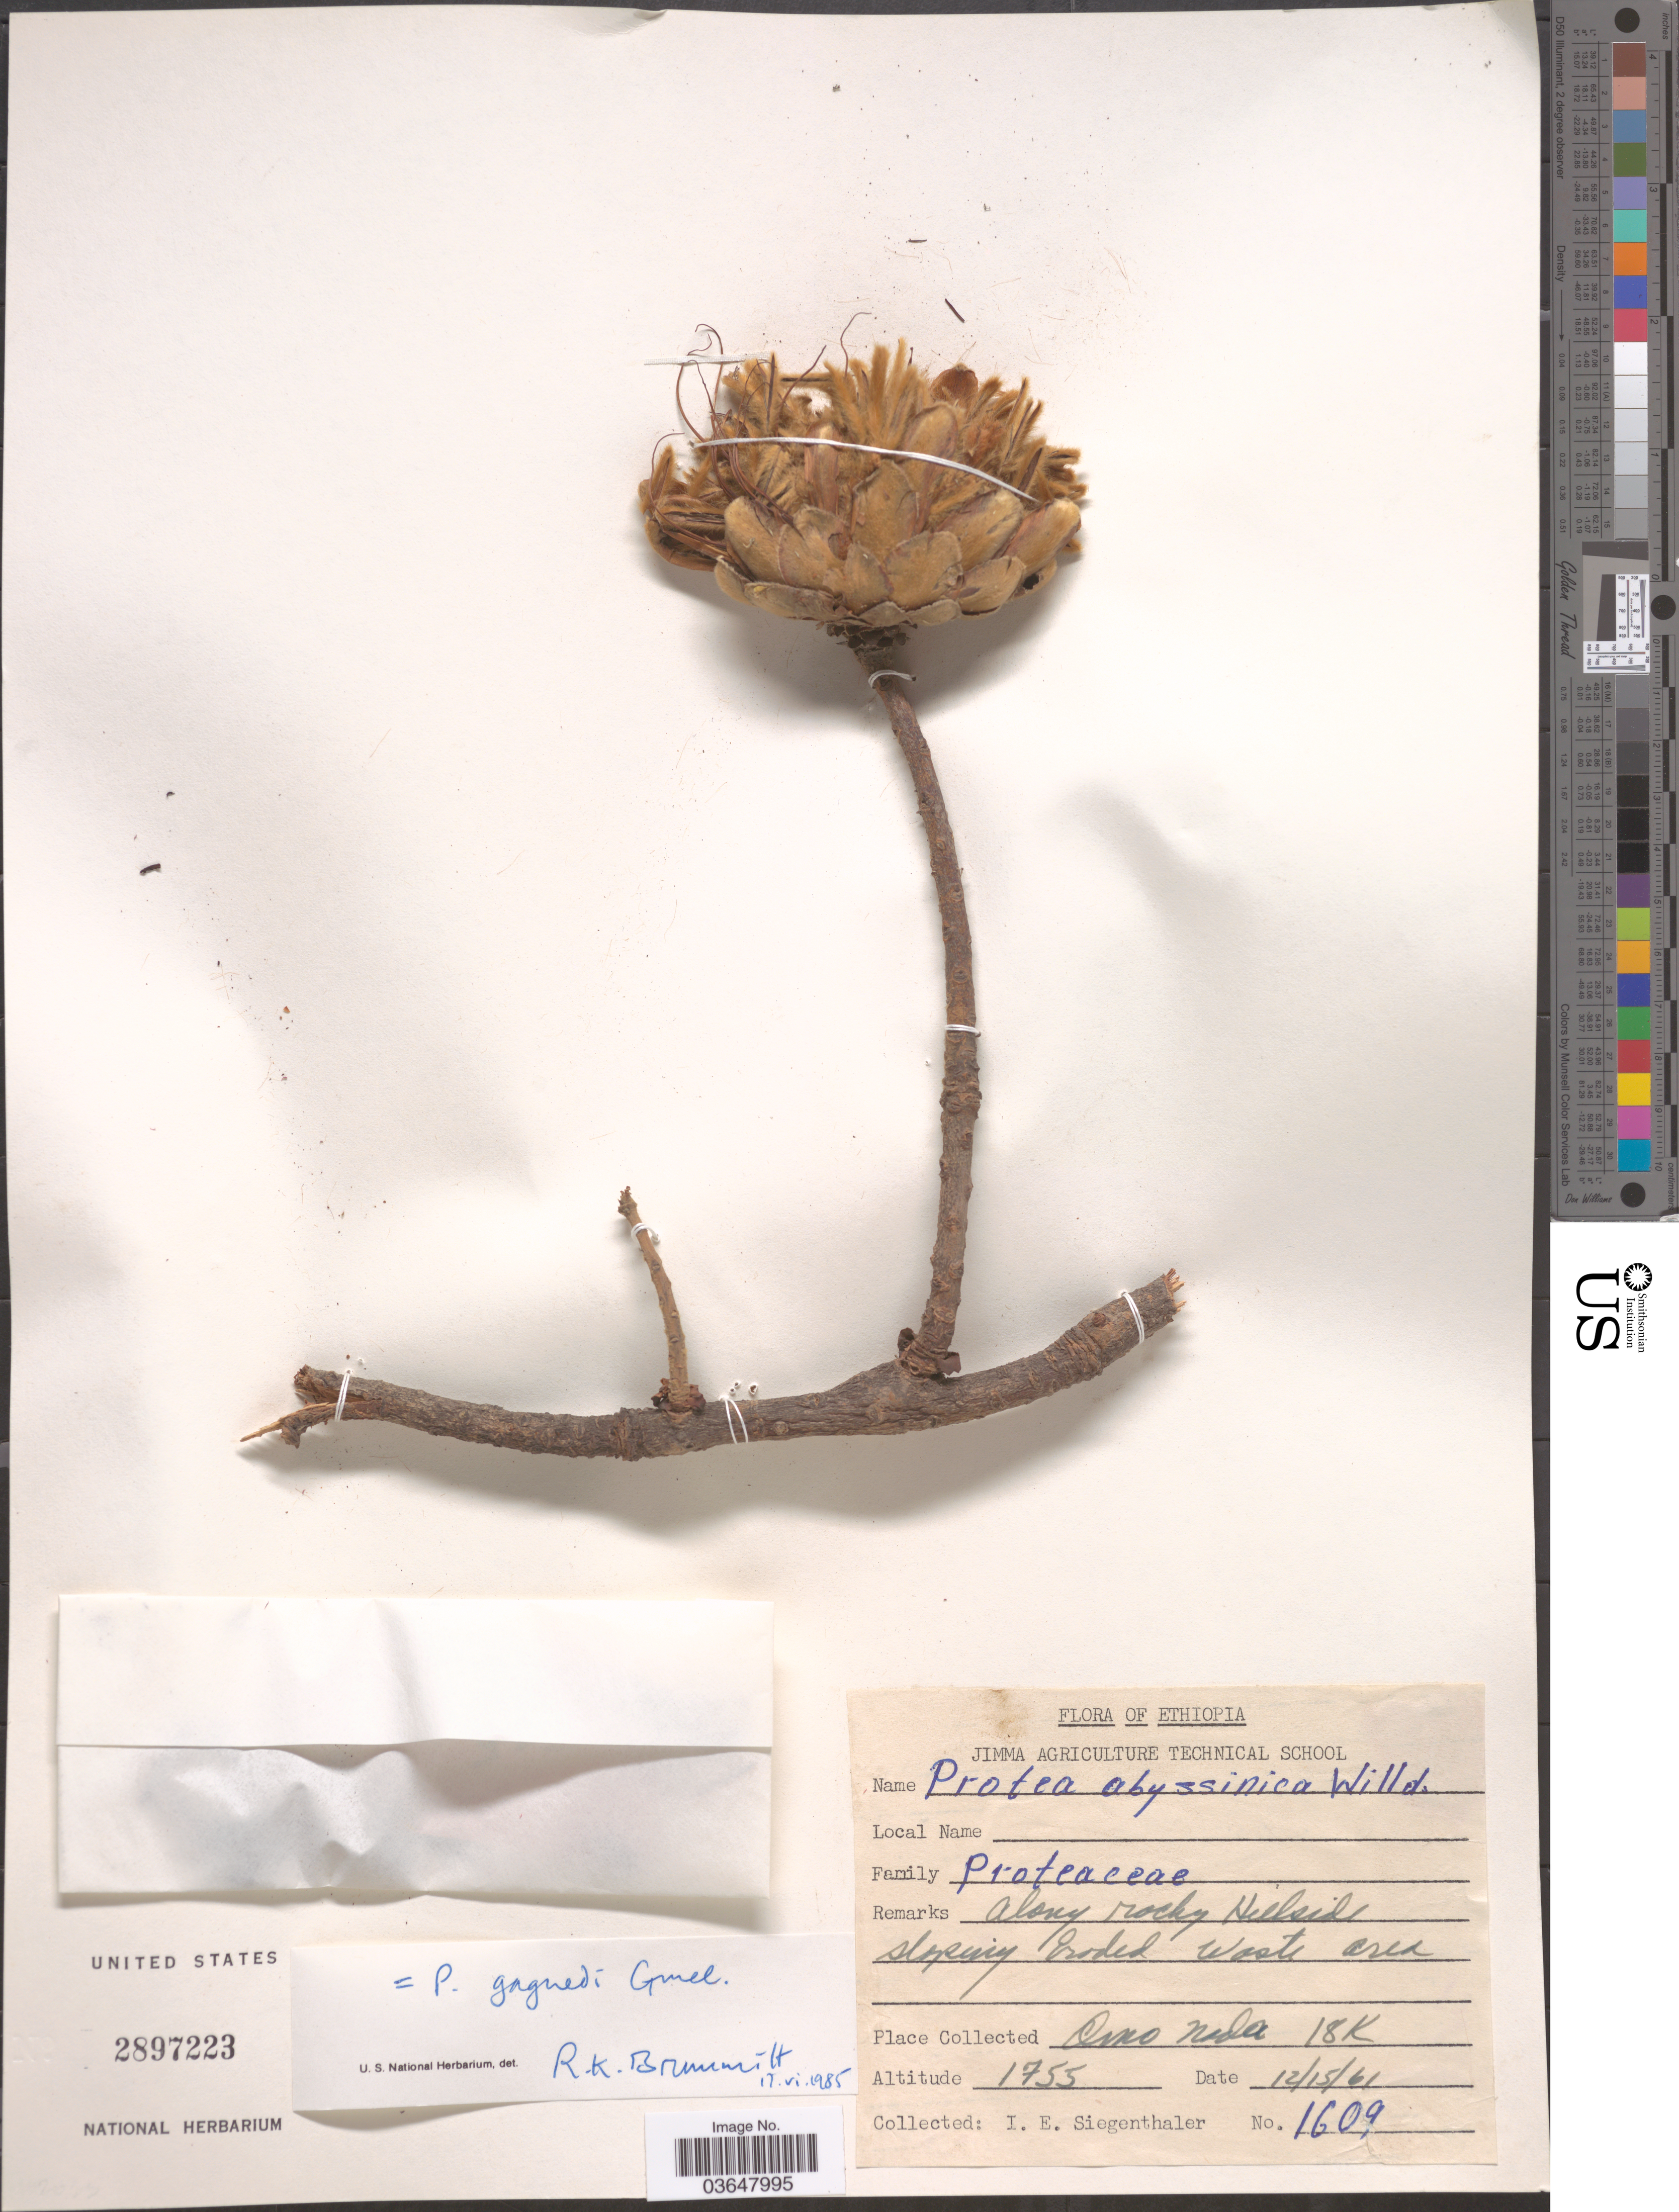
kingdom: Plantae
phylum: Tracheophyta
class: Magnoliopsida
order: Proteales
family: Proteaceae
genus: Protea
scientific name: Protea gaguedi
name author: J.F. Gmel.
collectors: I. Siegenthaler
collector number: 1609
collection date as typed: Transcribed d/m/y: 15/12/61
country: Ethiopia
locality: Omo Nada 18K.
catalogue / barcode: US 2897223